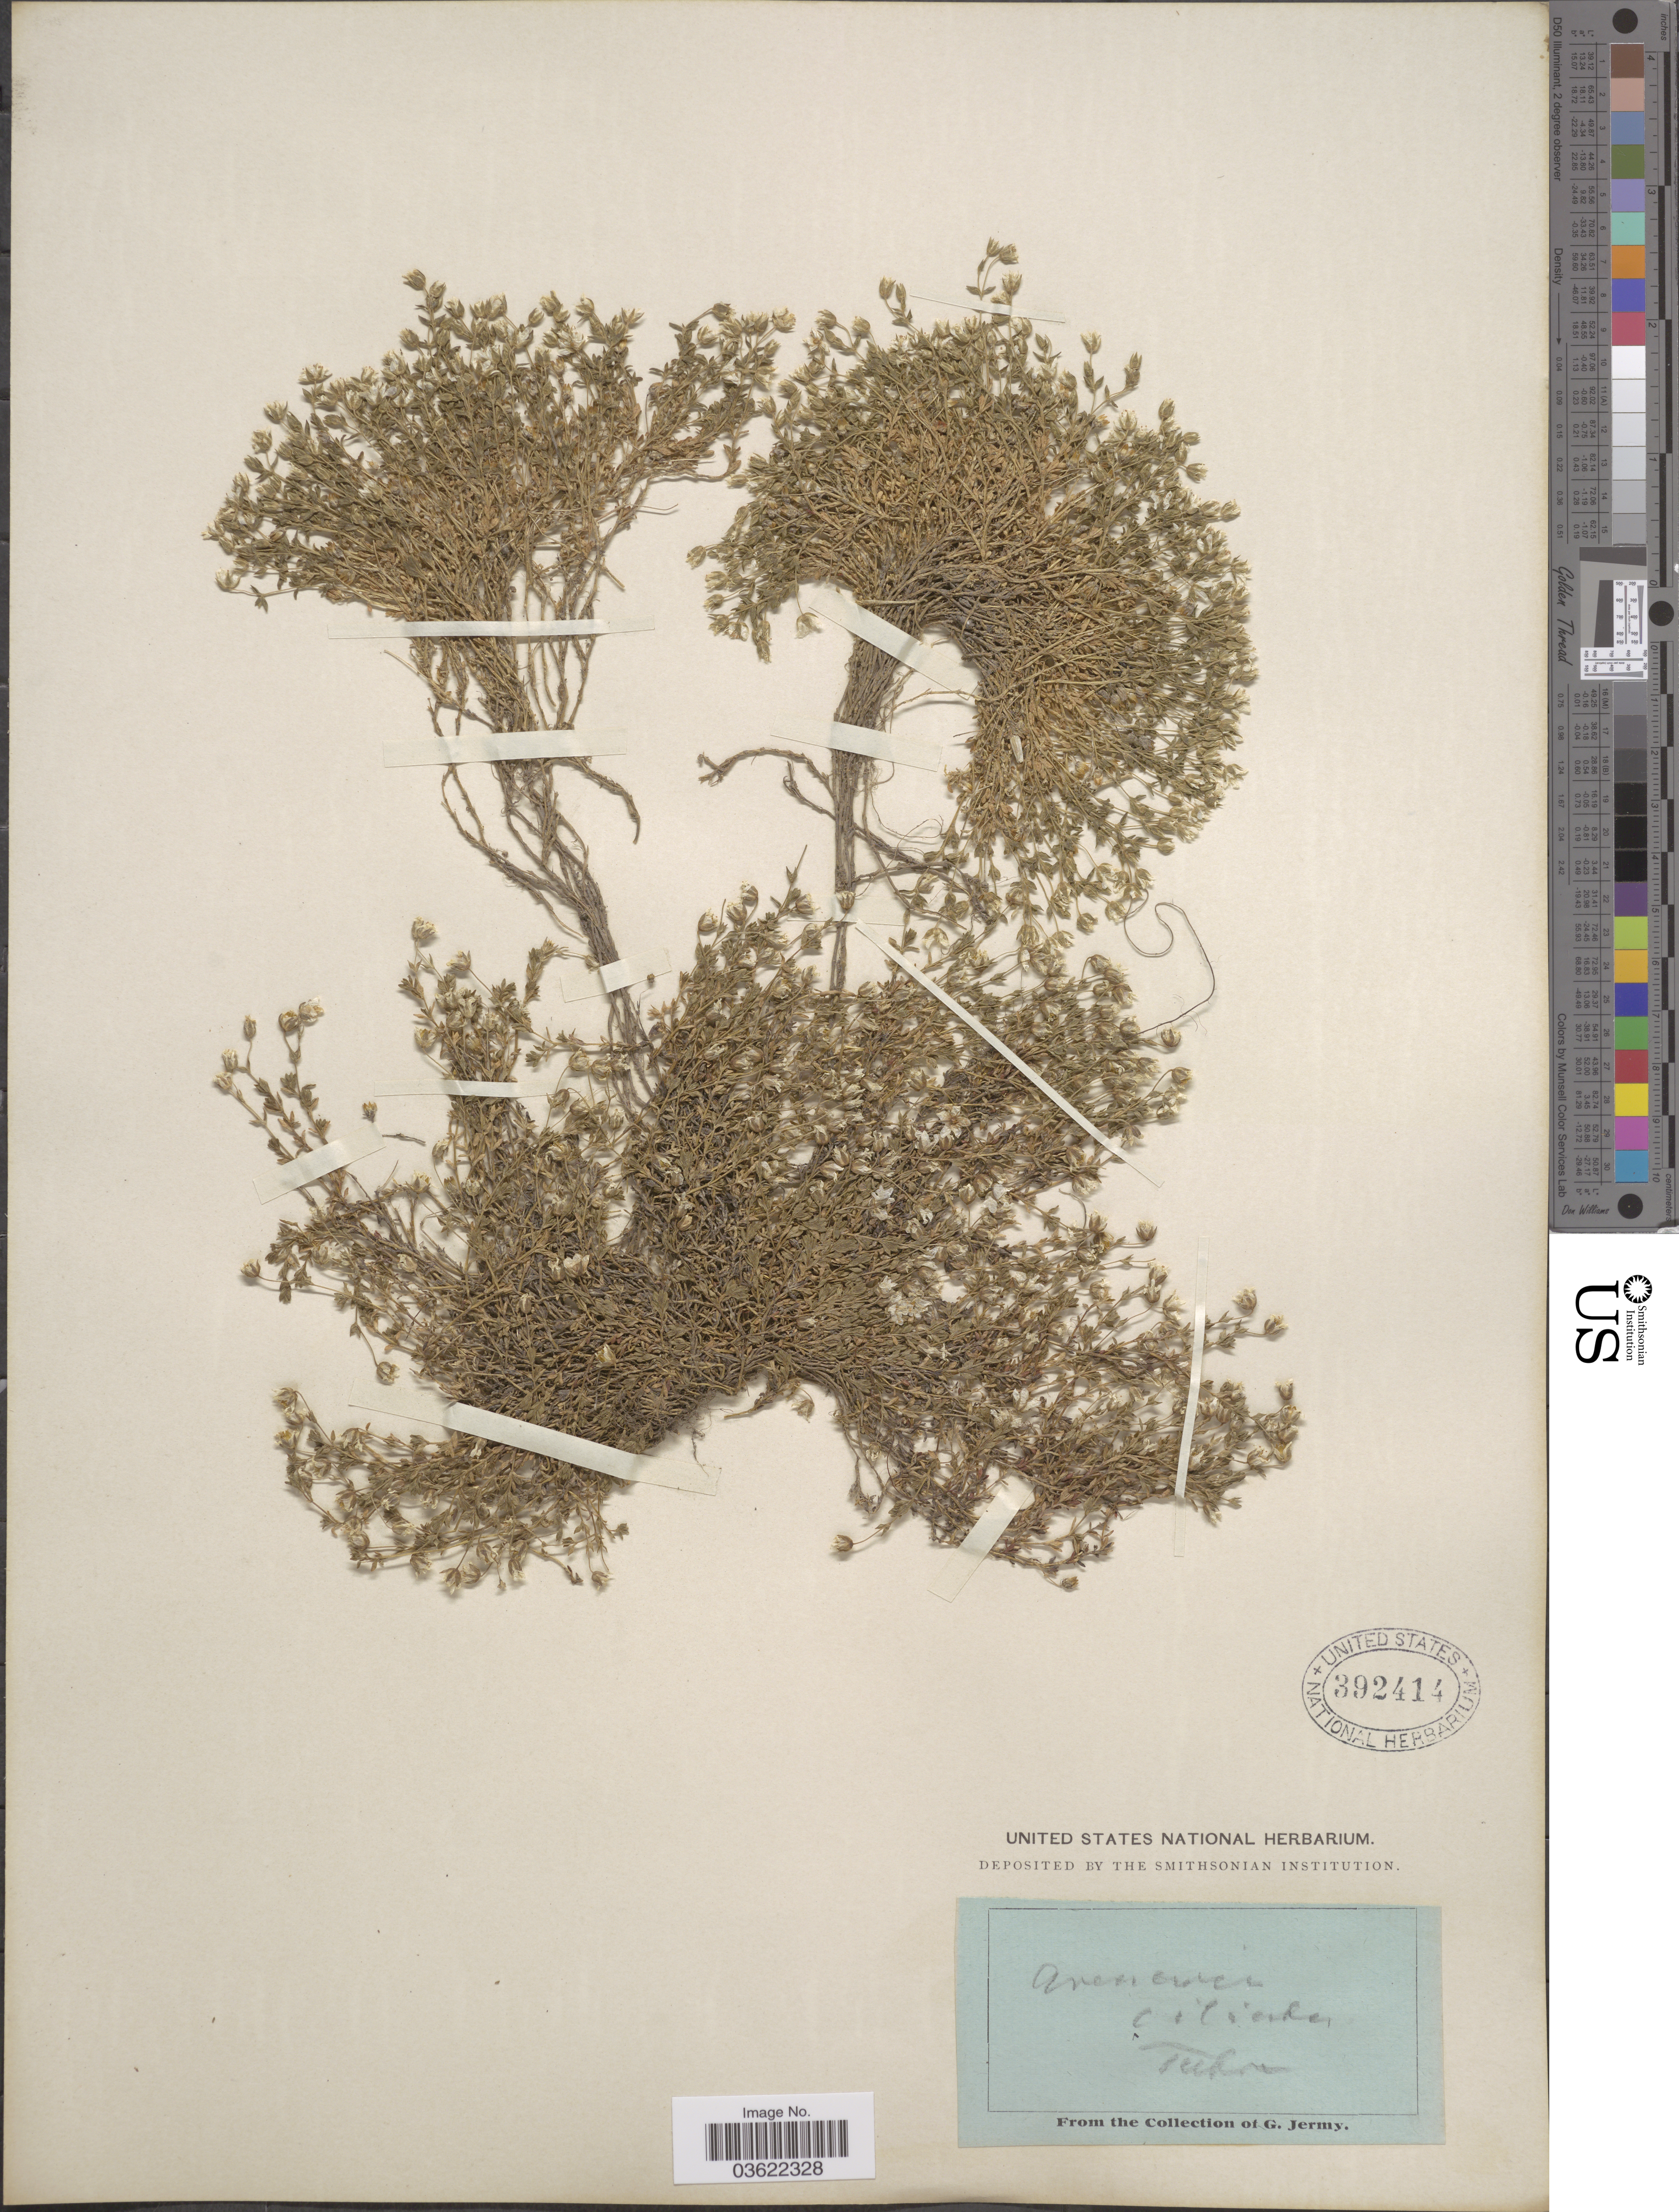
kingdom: Plantae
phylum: Tracheophyta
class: Magnoliopsida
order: Caryophyllales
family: Caryophyllaceae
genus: Arenaria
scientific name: Arenaria ciliata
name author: L.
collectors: G. Jermy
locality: Tatra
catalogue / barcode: US 392414